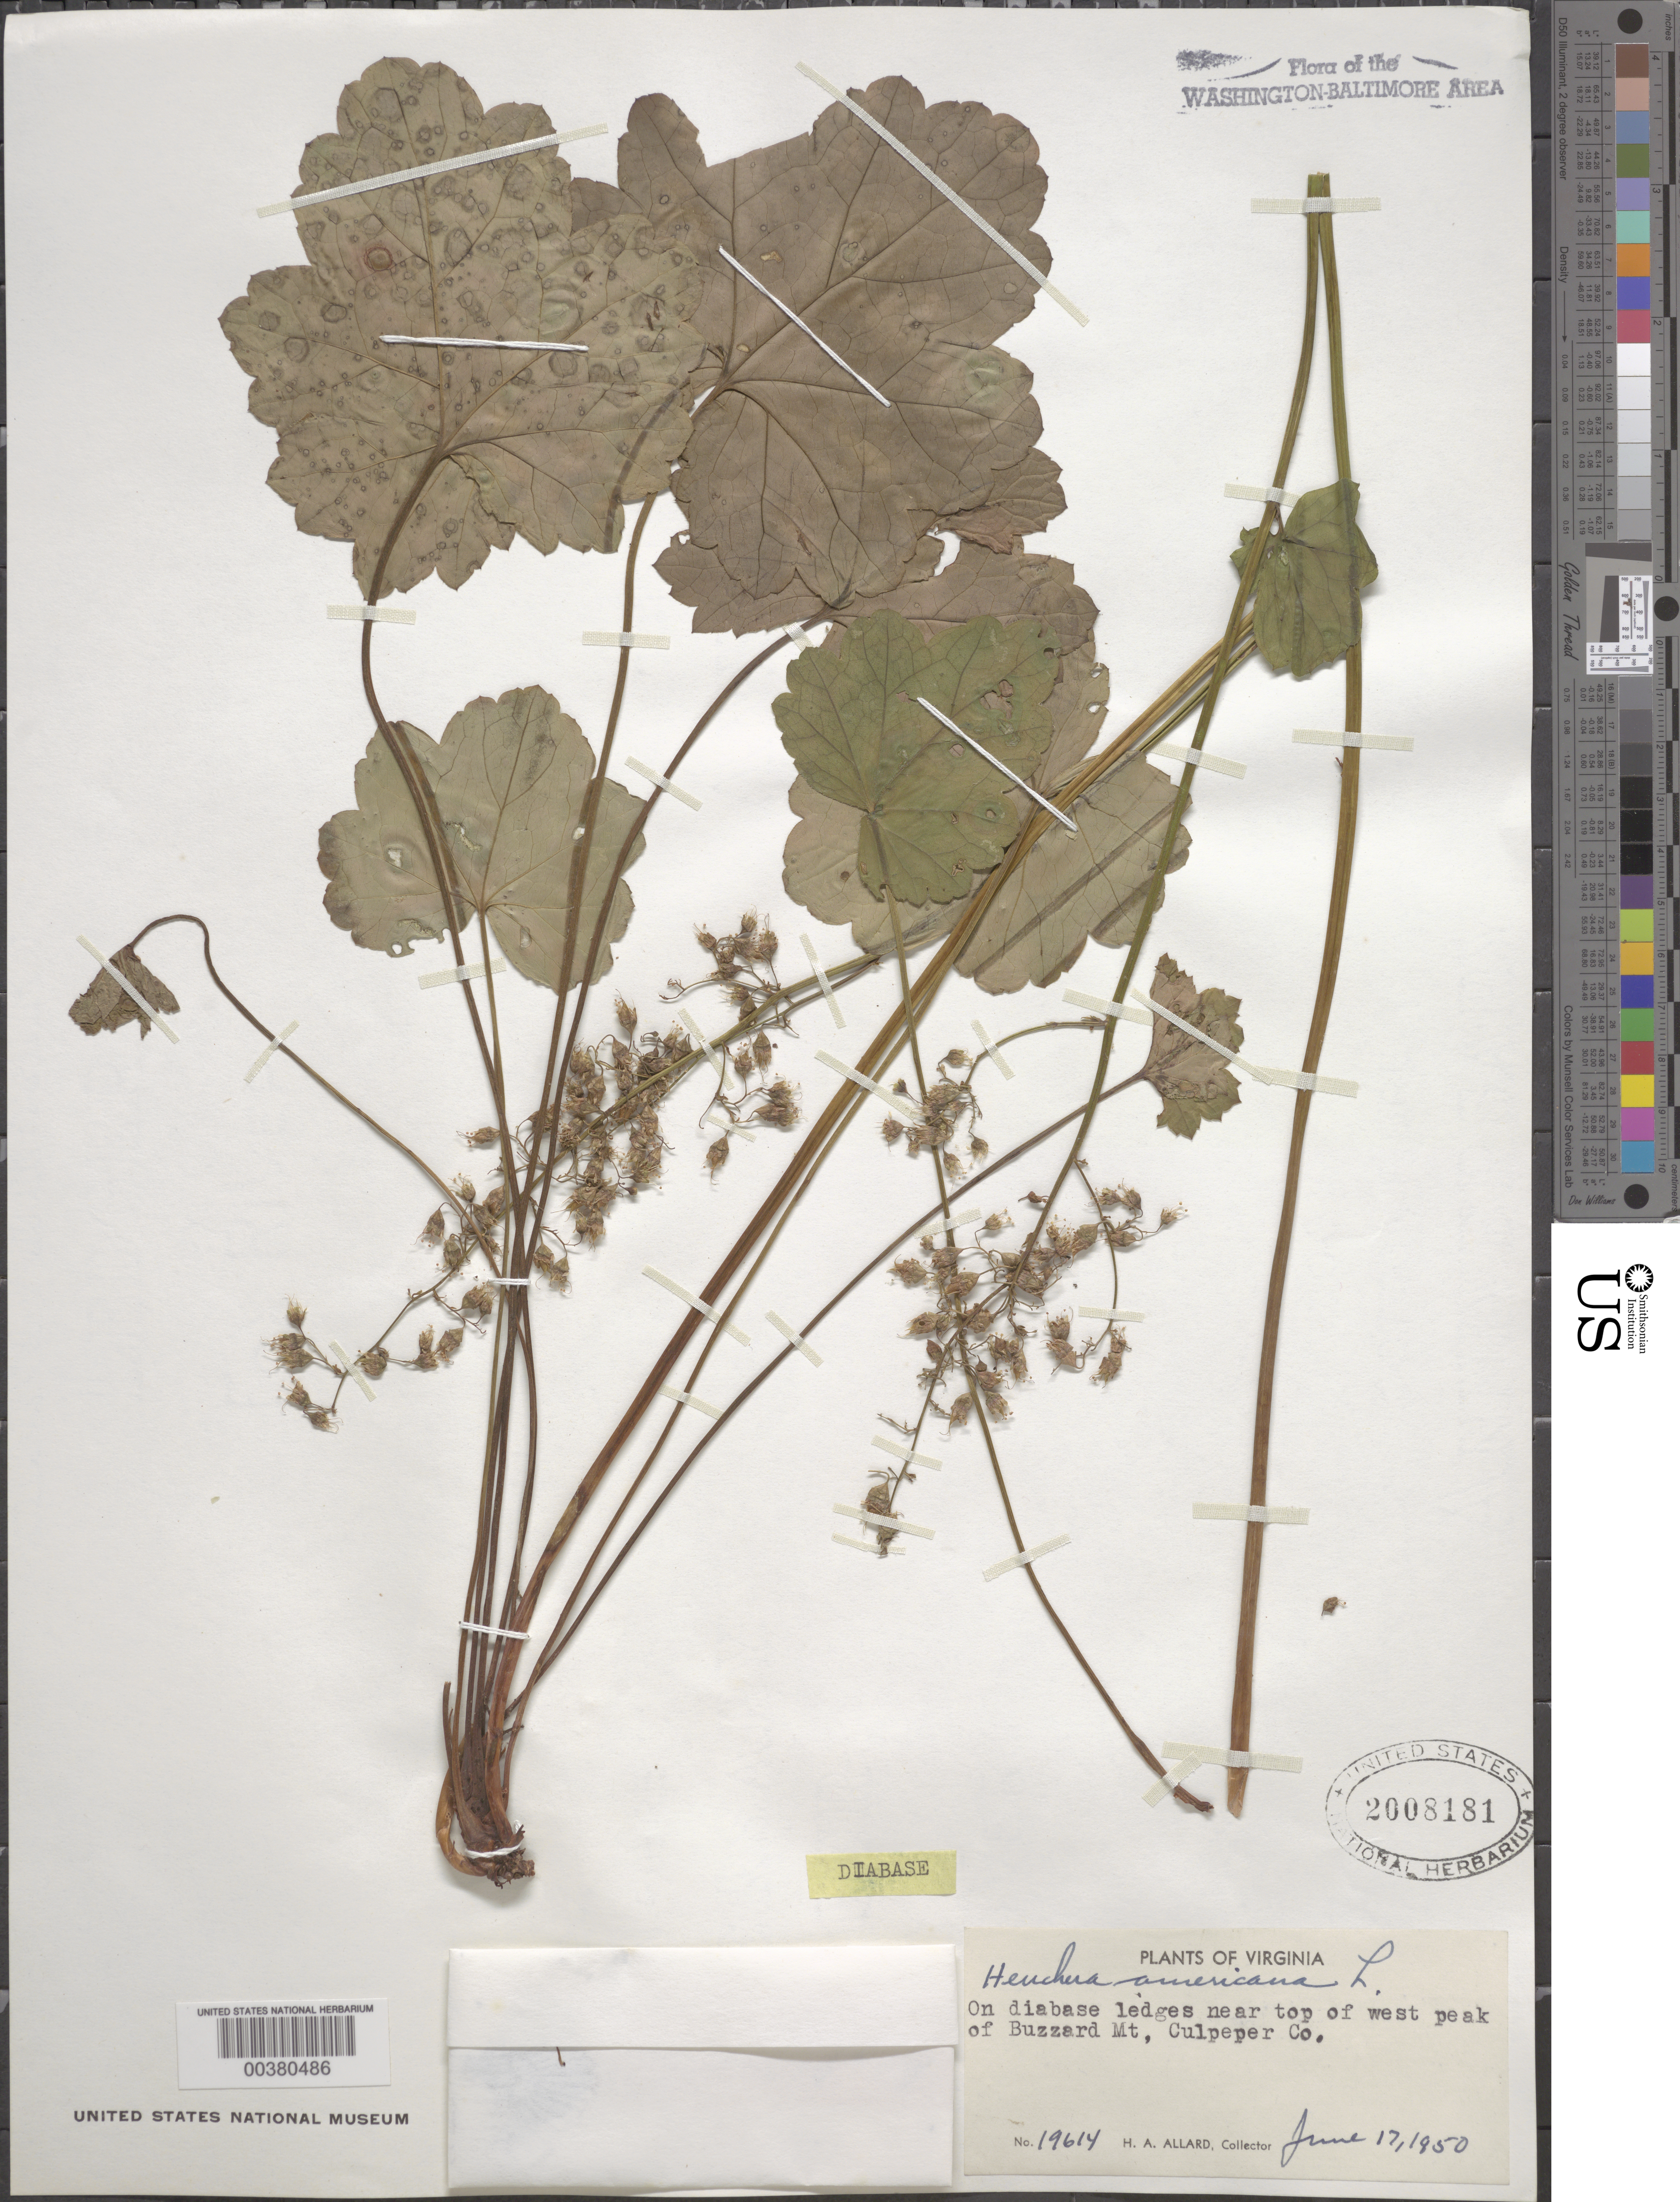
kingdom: Plantae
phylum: Tracheophyta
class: Magnoliopsida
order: Saxifragales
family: Saxifragaceae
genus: Heuchera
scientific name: Heuchera americana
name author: L.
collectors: H. A. Allard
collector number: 19614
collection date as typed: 17 Jun 1950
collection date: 1950-06-17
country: United States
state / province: Virginia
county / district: Culpeper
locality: Buzzard Mountain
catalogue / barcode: US 2008181